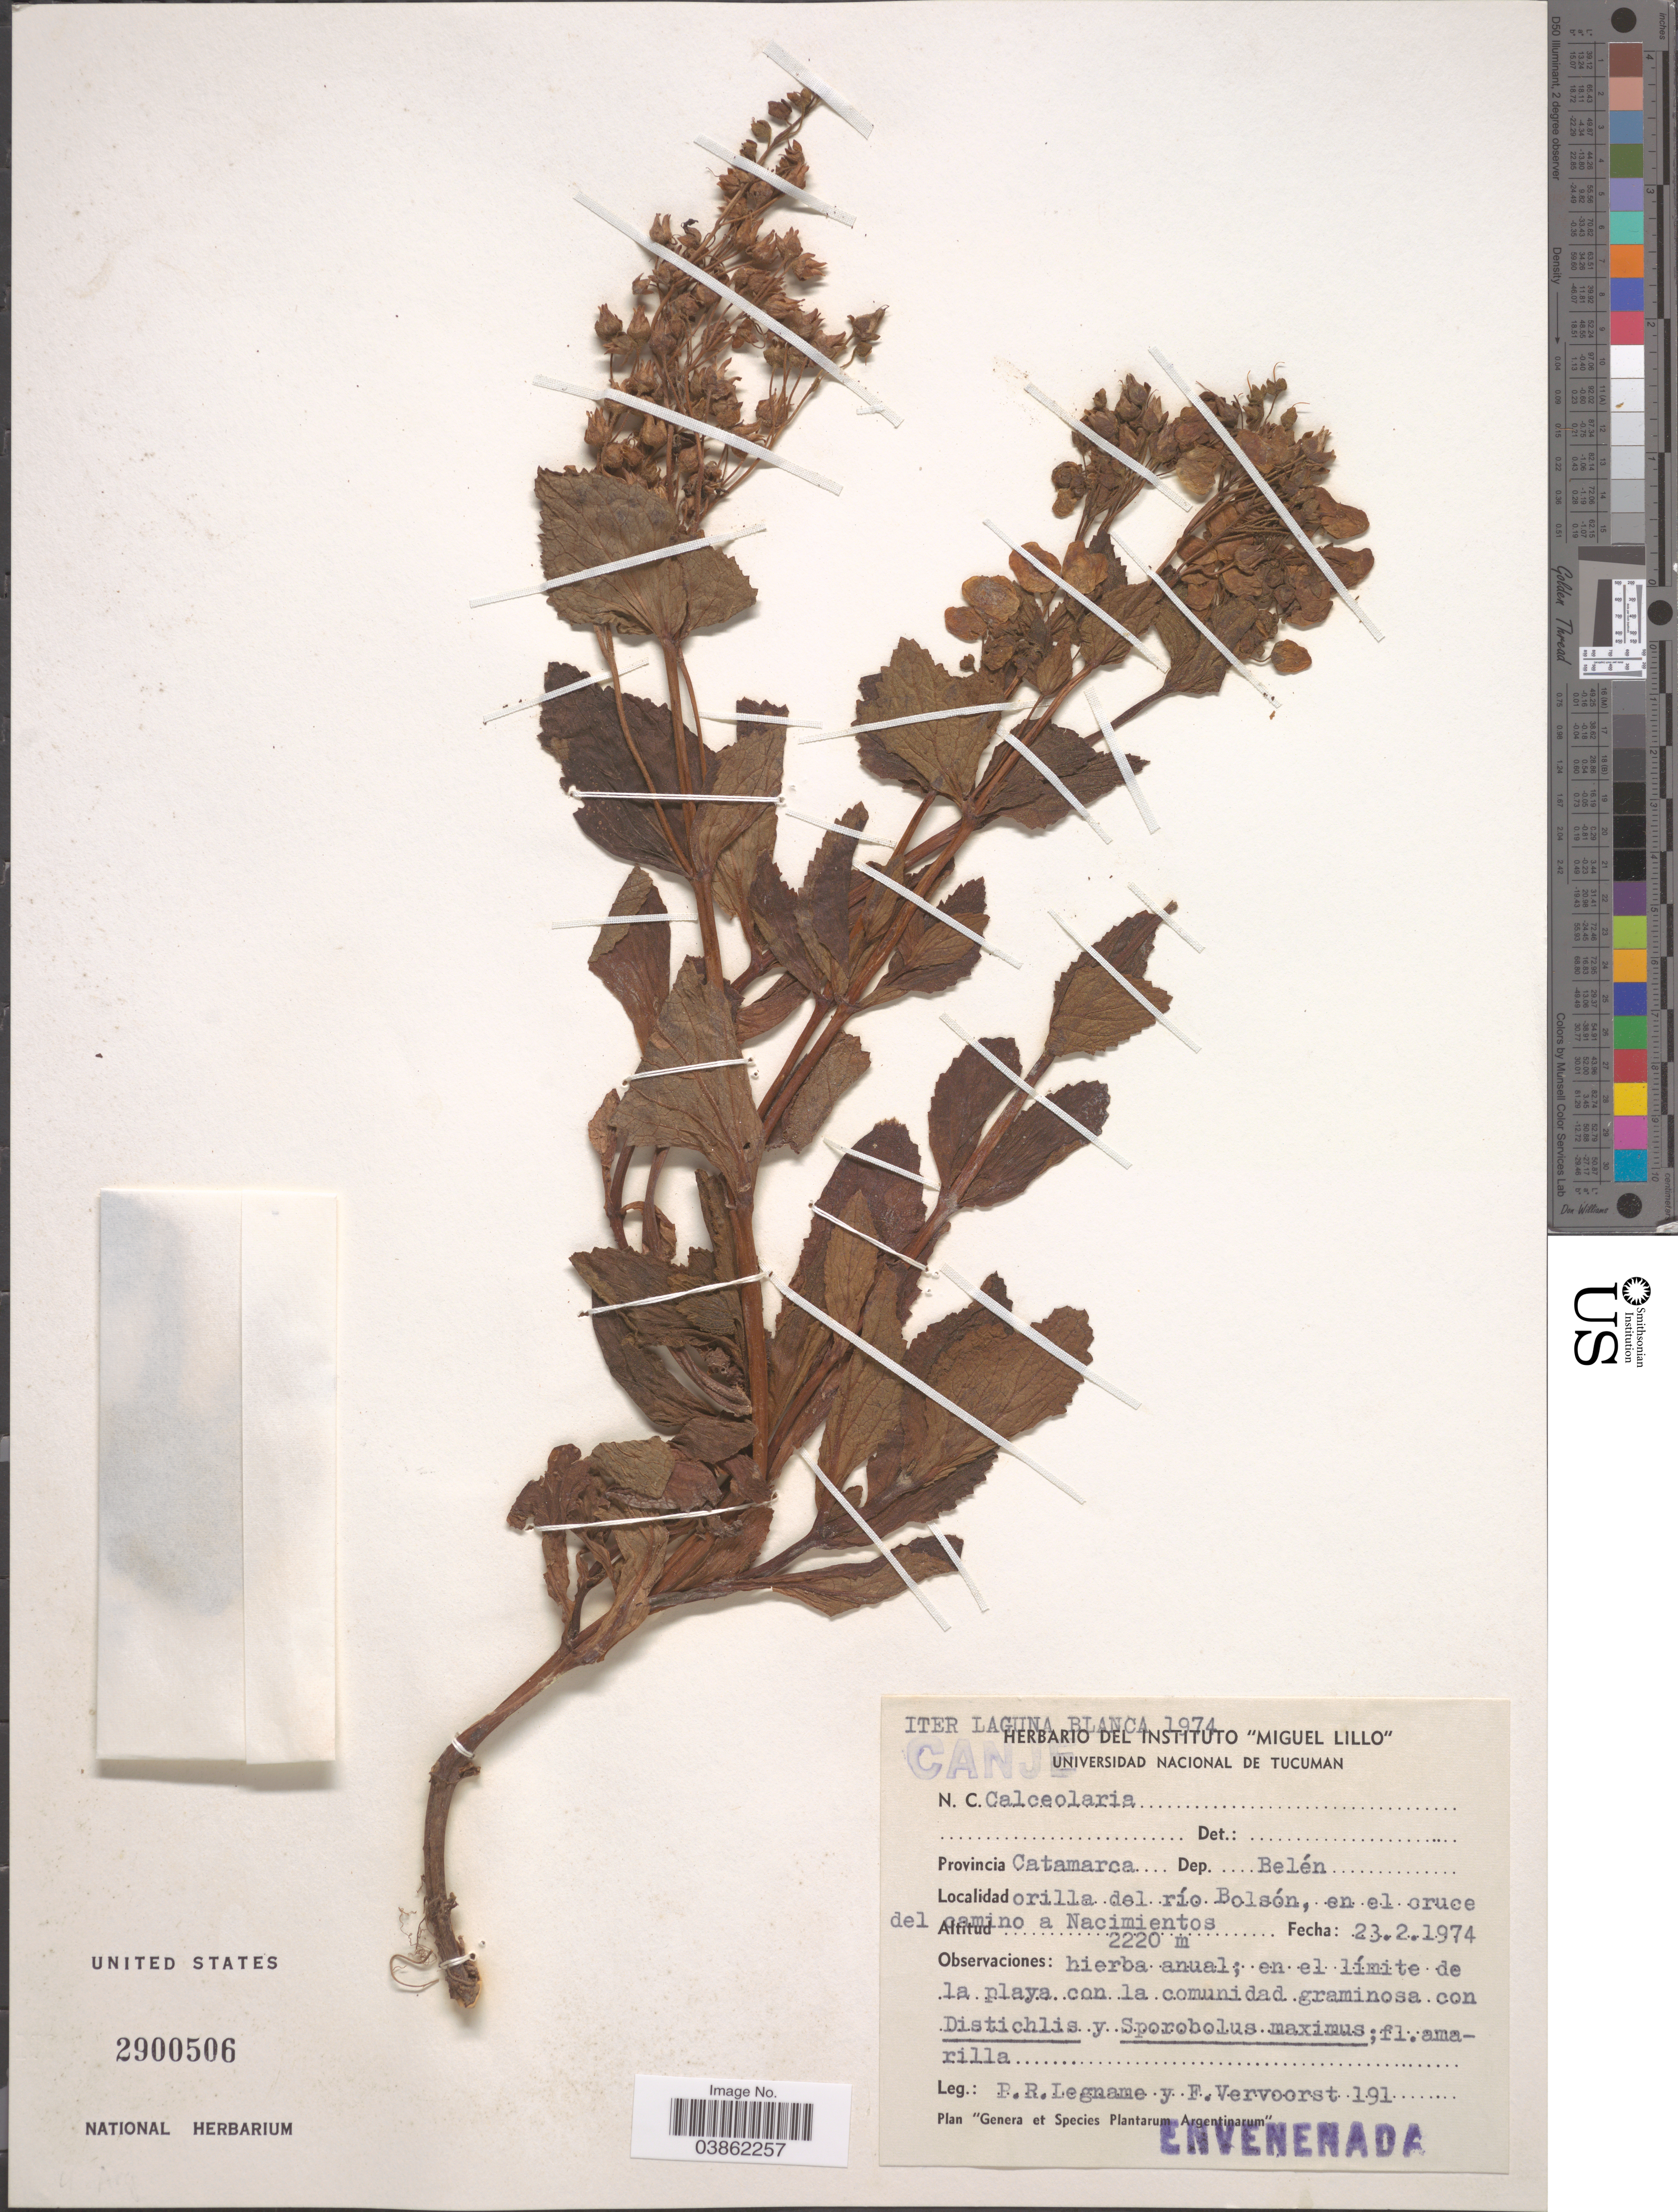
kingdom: Plantae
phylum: Tracheophyta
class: Magnoliopsida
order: Lamiales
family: Calceolariaceae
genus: Calceolaria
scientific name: Calceolaria sp.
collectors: P. R. Legname & F. Vervoorst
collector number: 191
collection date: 1974-02-23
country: Argentina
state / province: Catamarca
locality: Dep. Belén. Orilla del río Bolsón, en el cruce del camino a Nacimientos.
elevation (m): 2220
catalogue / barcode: US 2900506